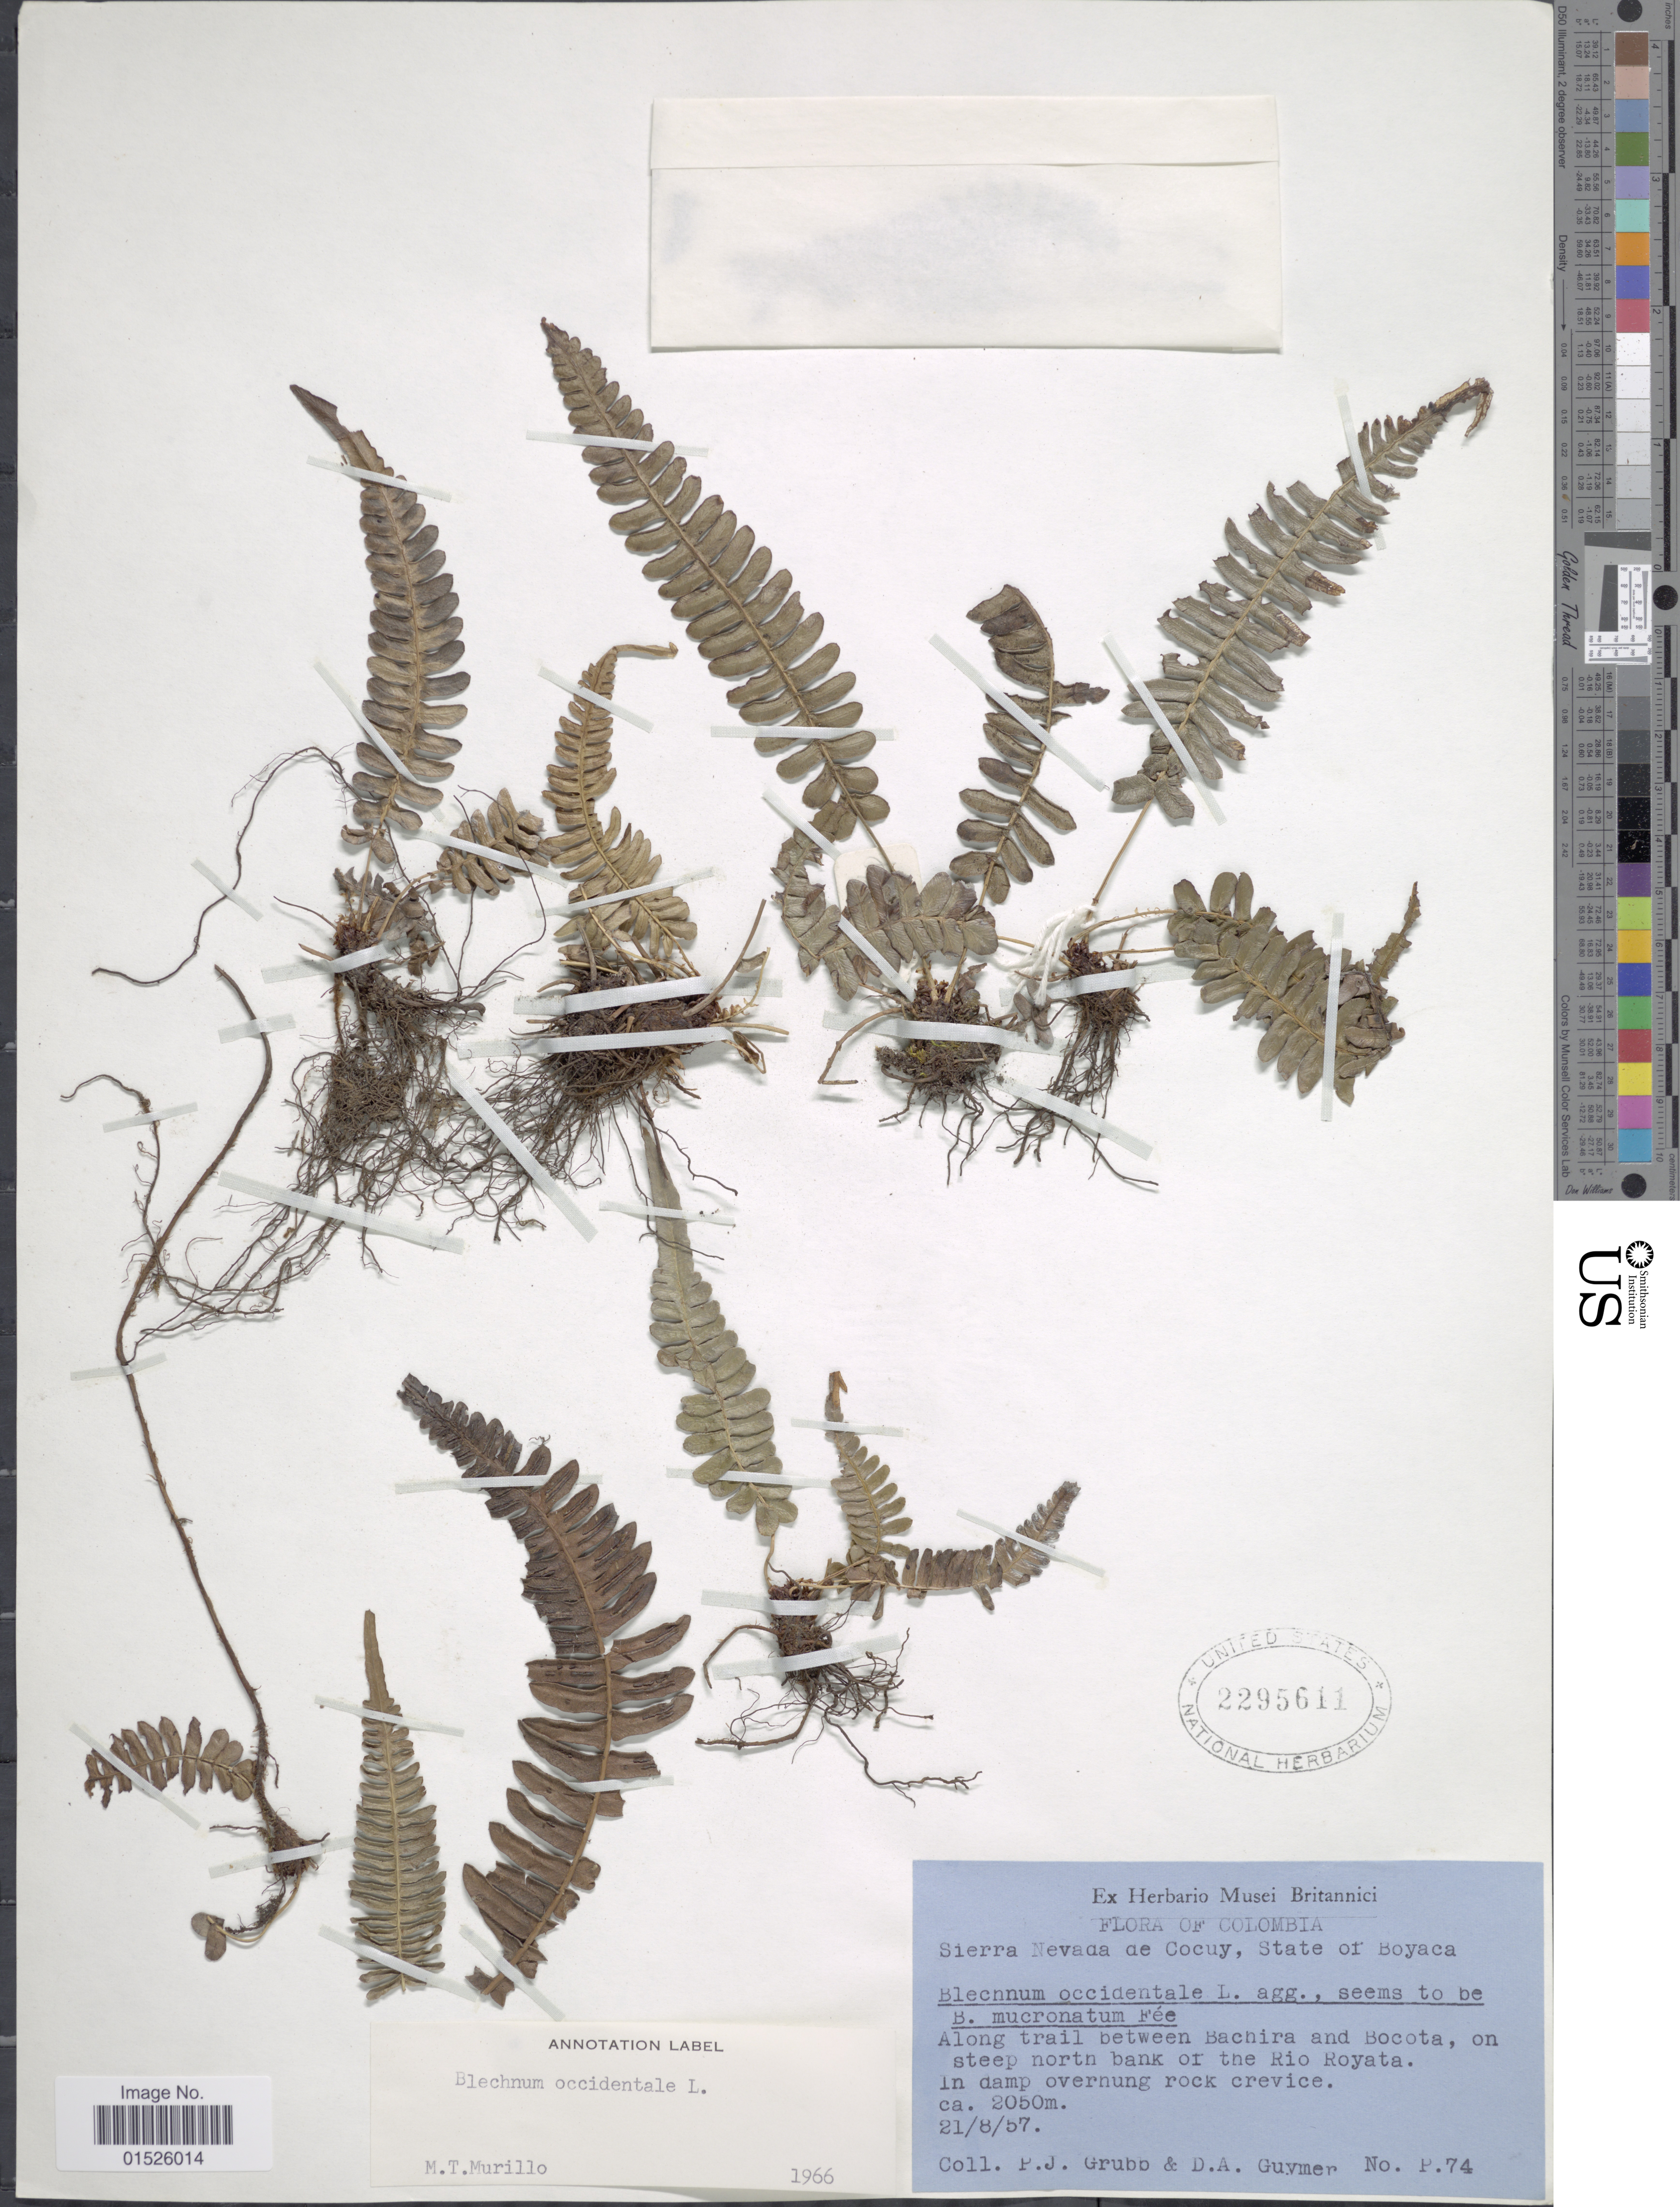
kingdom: Plantae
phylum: Tracheophyta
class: Polypodiopsida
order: Polypodiales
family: Blechnaceae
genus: Blechnum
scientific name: Blechnum glandulosum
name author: Link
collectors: P. J. Grubb & D. Guymer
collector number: P74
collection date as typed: Transcribed d/m/y: 21/8/57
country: Colombia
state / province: Boyacá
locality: Colombia, Sierra Nevada de Cocuy, State of Boyaca, along trail between Bachira and Bocota, on steep north bank or the Rio Royata.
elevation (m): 2050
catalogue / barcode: US 2295611